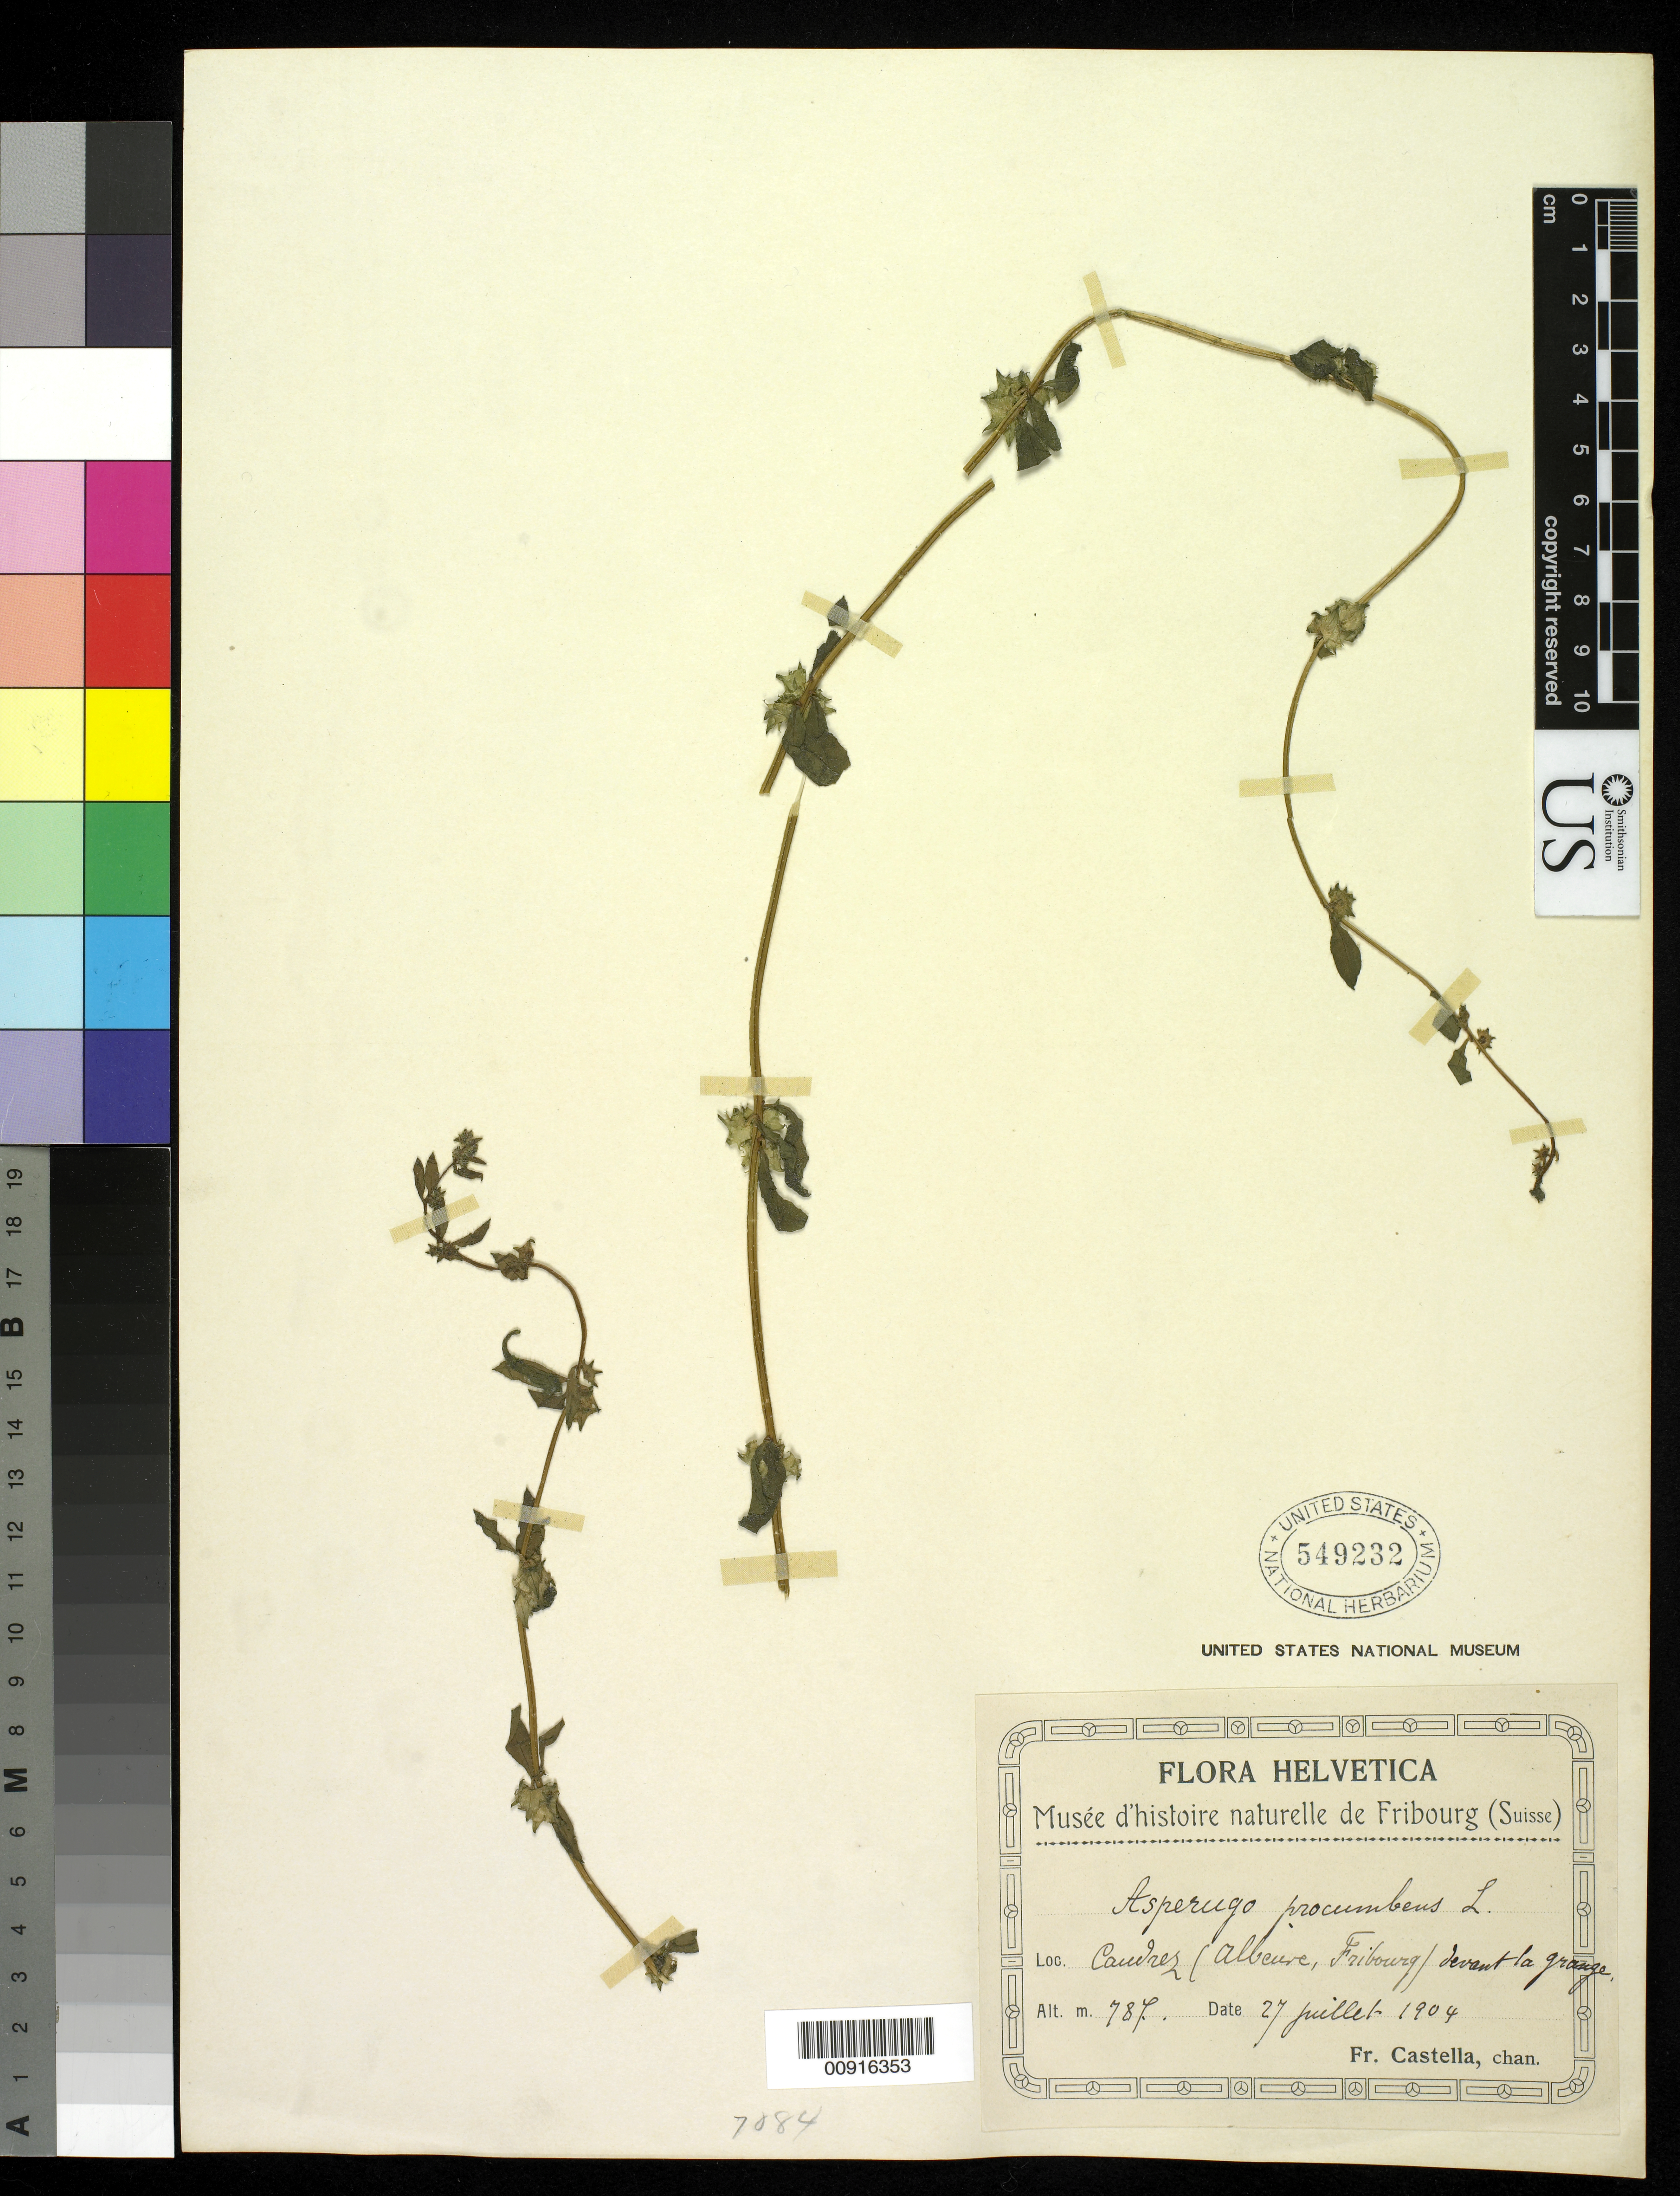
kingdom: Plantae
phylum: Tracheophyta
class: Magnoliopsida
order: Boraginales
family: Boraginaceae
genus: Asperugo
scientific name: Asperugo procumbens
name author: L.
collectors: Fr. Castella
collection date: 1904-07-27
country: Switzerland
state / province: Fribourg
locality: Caudres (Albiere, Fribourg) devant la grange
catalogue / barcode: US 549232